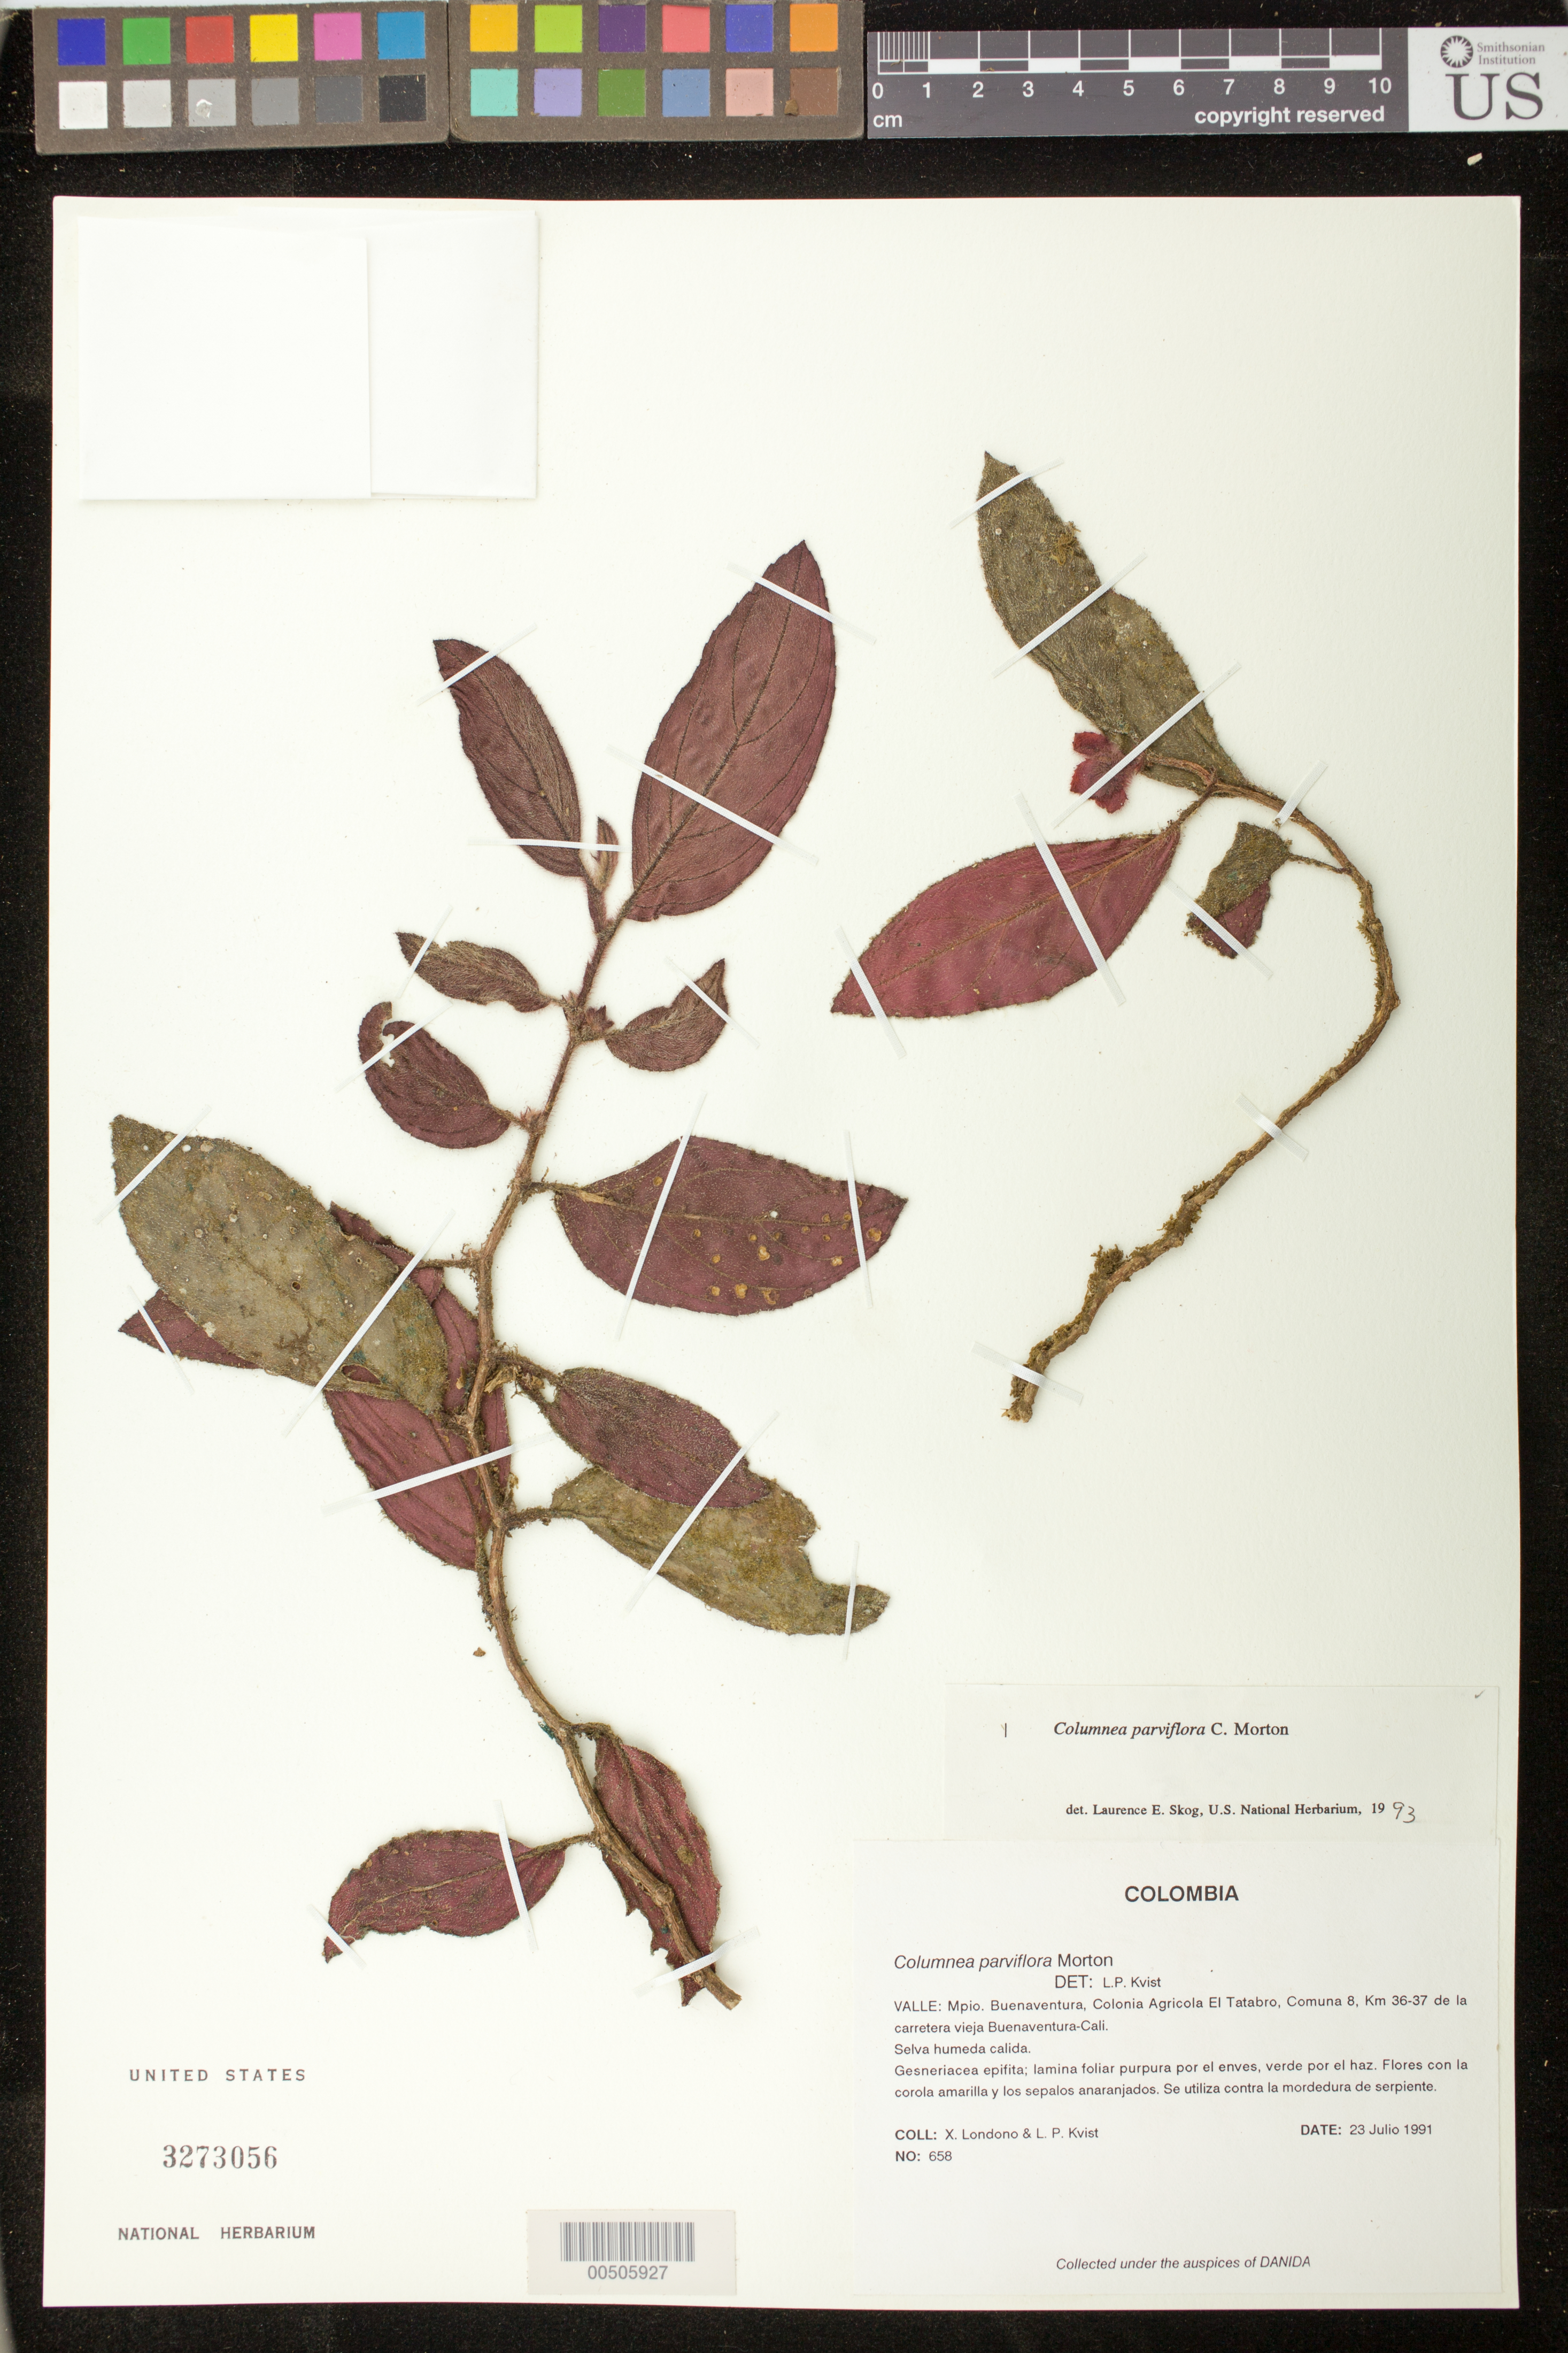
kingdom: Plantae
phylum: Tracheophyta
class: Magnoliopsida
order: Lamiales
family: Gesneriaceae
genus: Columnea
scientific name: Columnea herthae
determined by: Clark, J. L.; Skog, Laurence E.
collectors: X. Londoño & L. P. Kvist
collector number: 658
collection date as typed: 23 Jul 1991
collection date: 1991-07-23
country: Colombia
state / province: Valle del Cauca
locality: Colonia Agricola el Tatabro, comuna, Buenaventura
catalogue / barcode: US 3273056